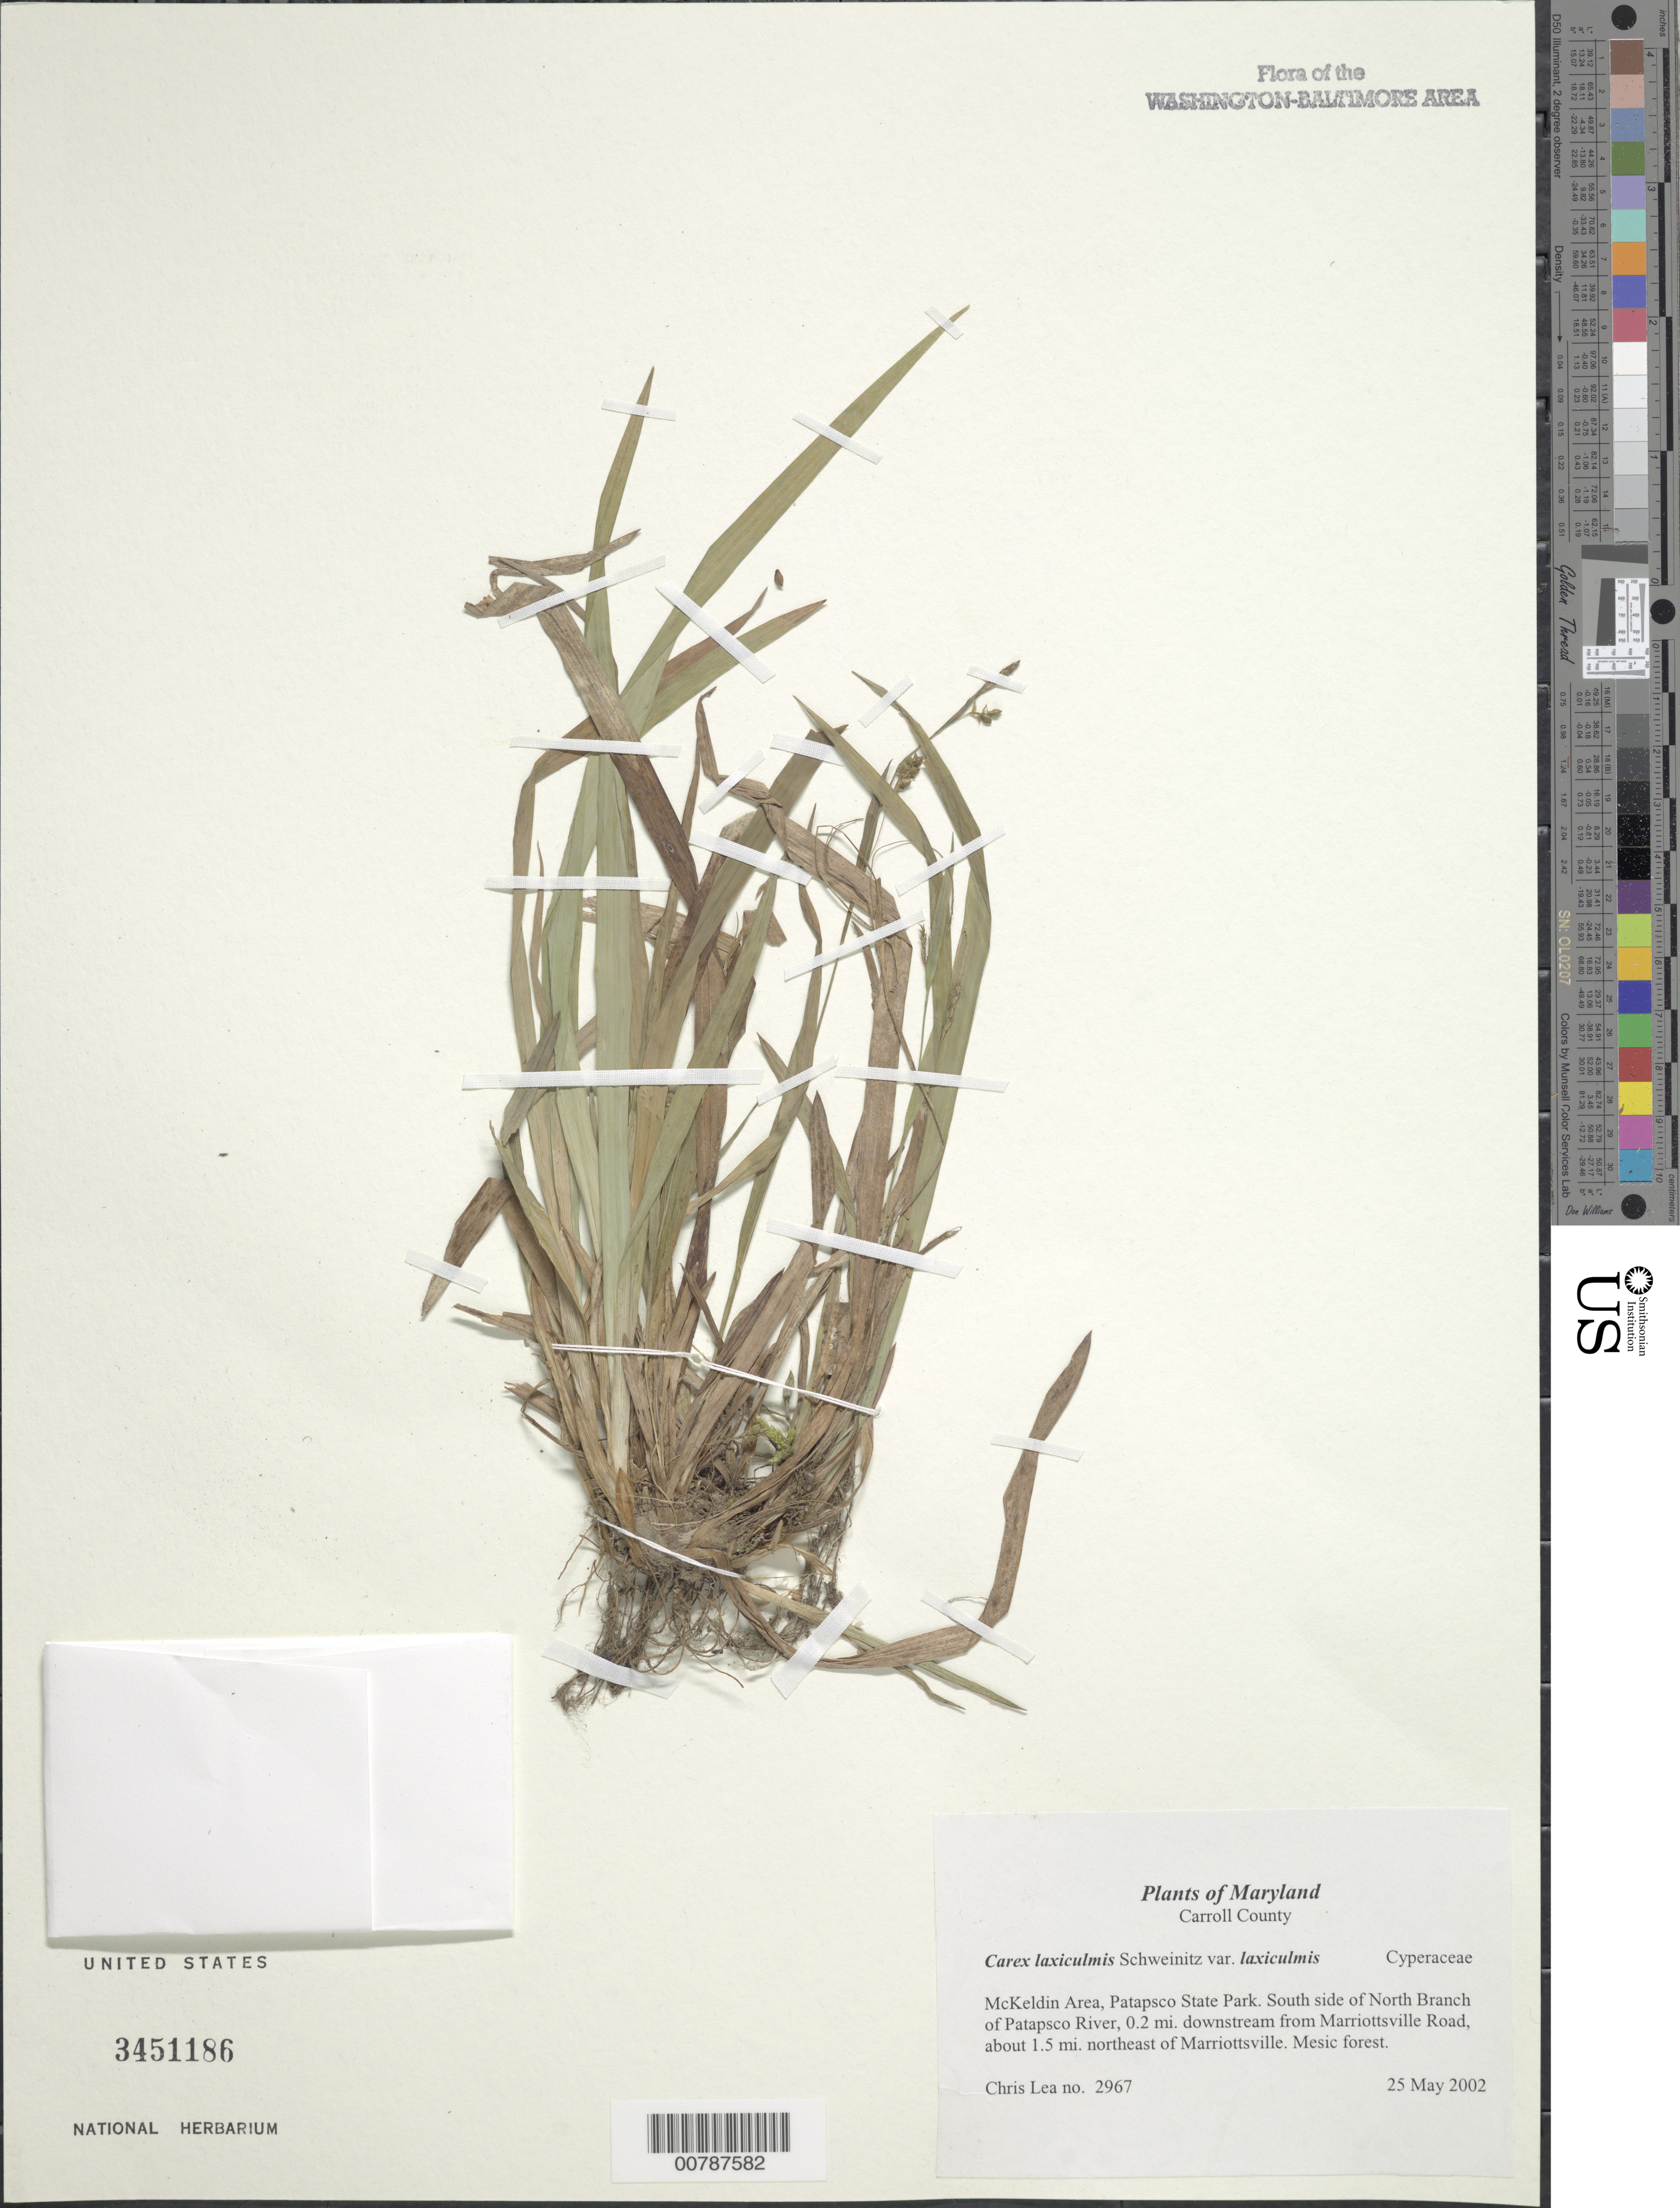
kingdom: Plantae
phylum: Tracheophyta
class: Liliopsida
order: Poales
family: Cyperaceae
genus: Carex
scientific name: Carex laxiculmis var. copulata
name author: (L.H. Bailey) Fernald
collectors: C. Lea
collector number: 2967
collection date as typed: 25 May 2002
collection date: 2002-05-25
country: United States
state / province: Maryland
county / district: Carroll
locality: McKeldin Area, Patapsco State Park. South side of North Branch of Patapsco River, 0.2 mi. downstream from Marriottsville Road, about 1.5 northeast of Marriottsville.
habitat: Mesic forest.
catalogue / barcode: US 3451186